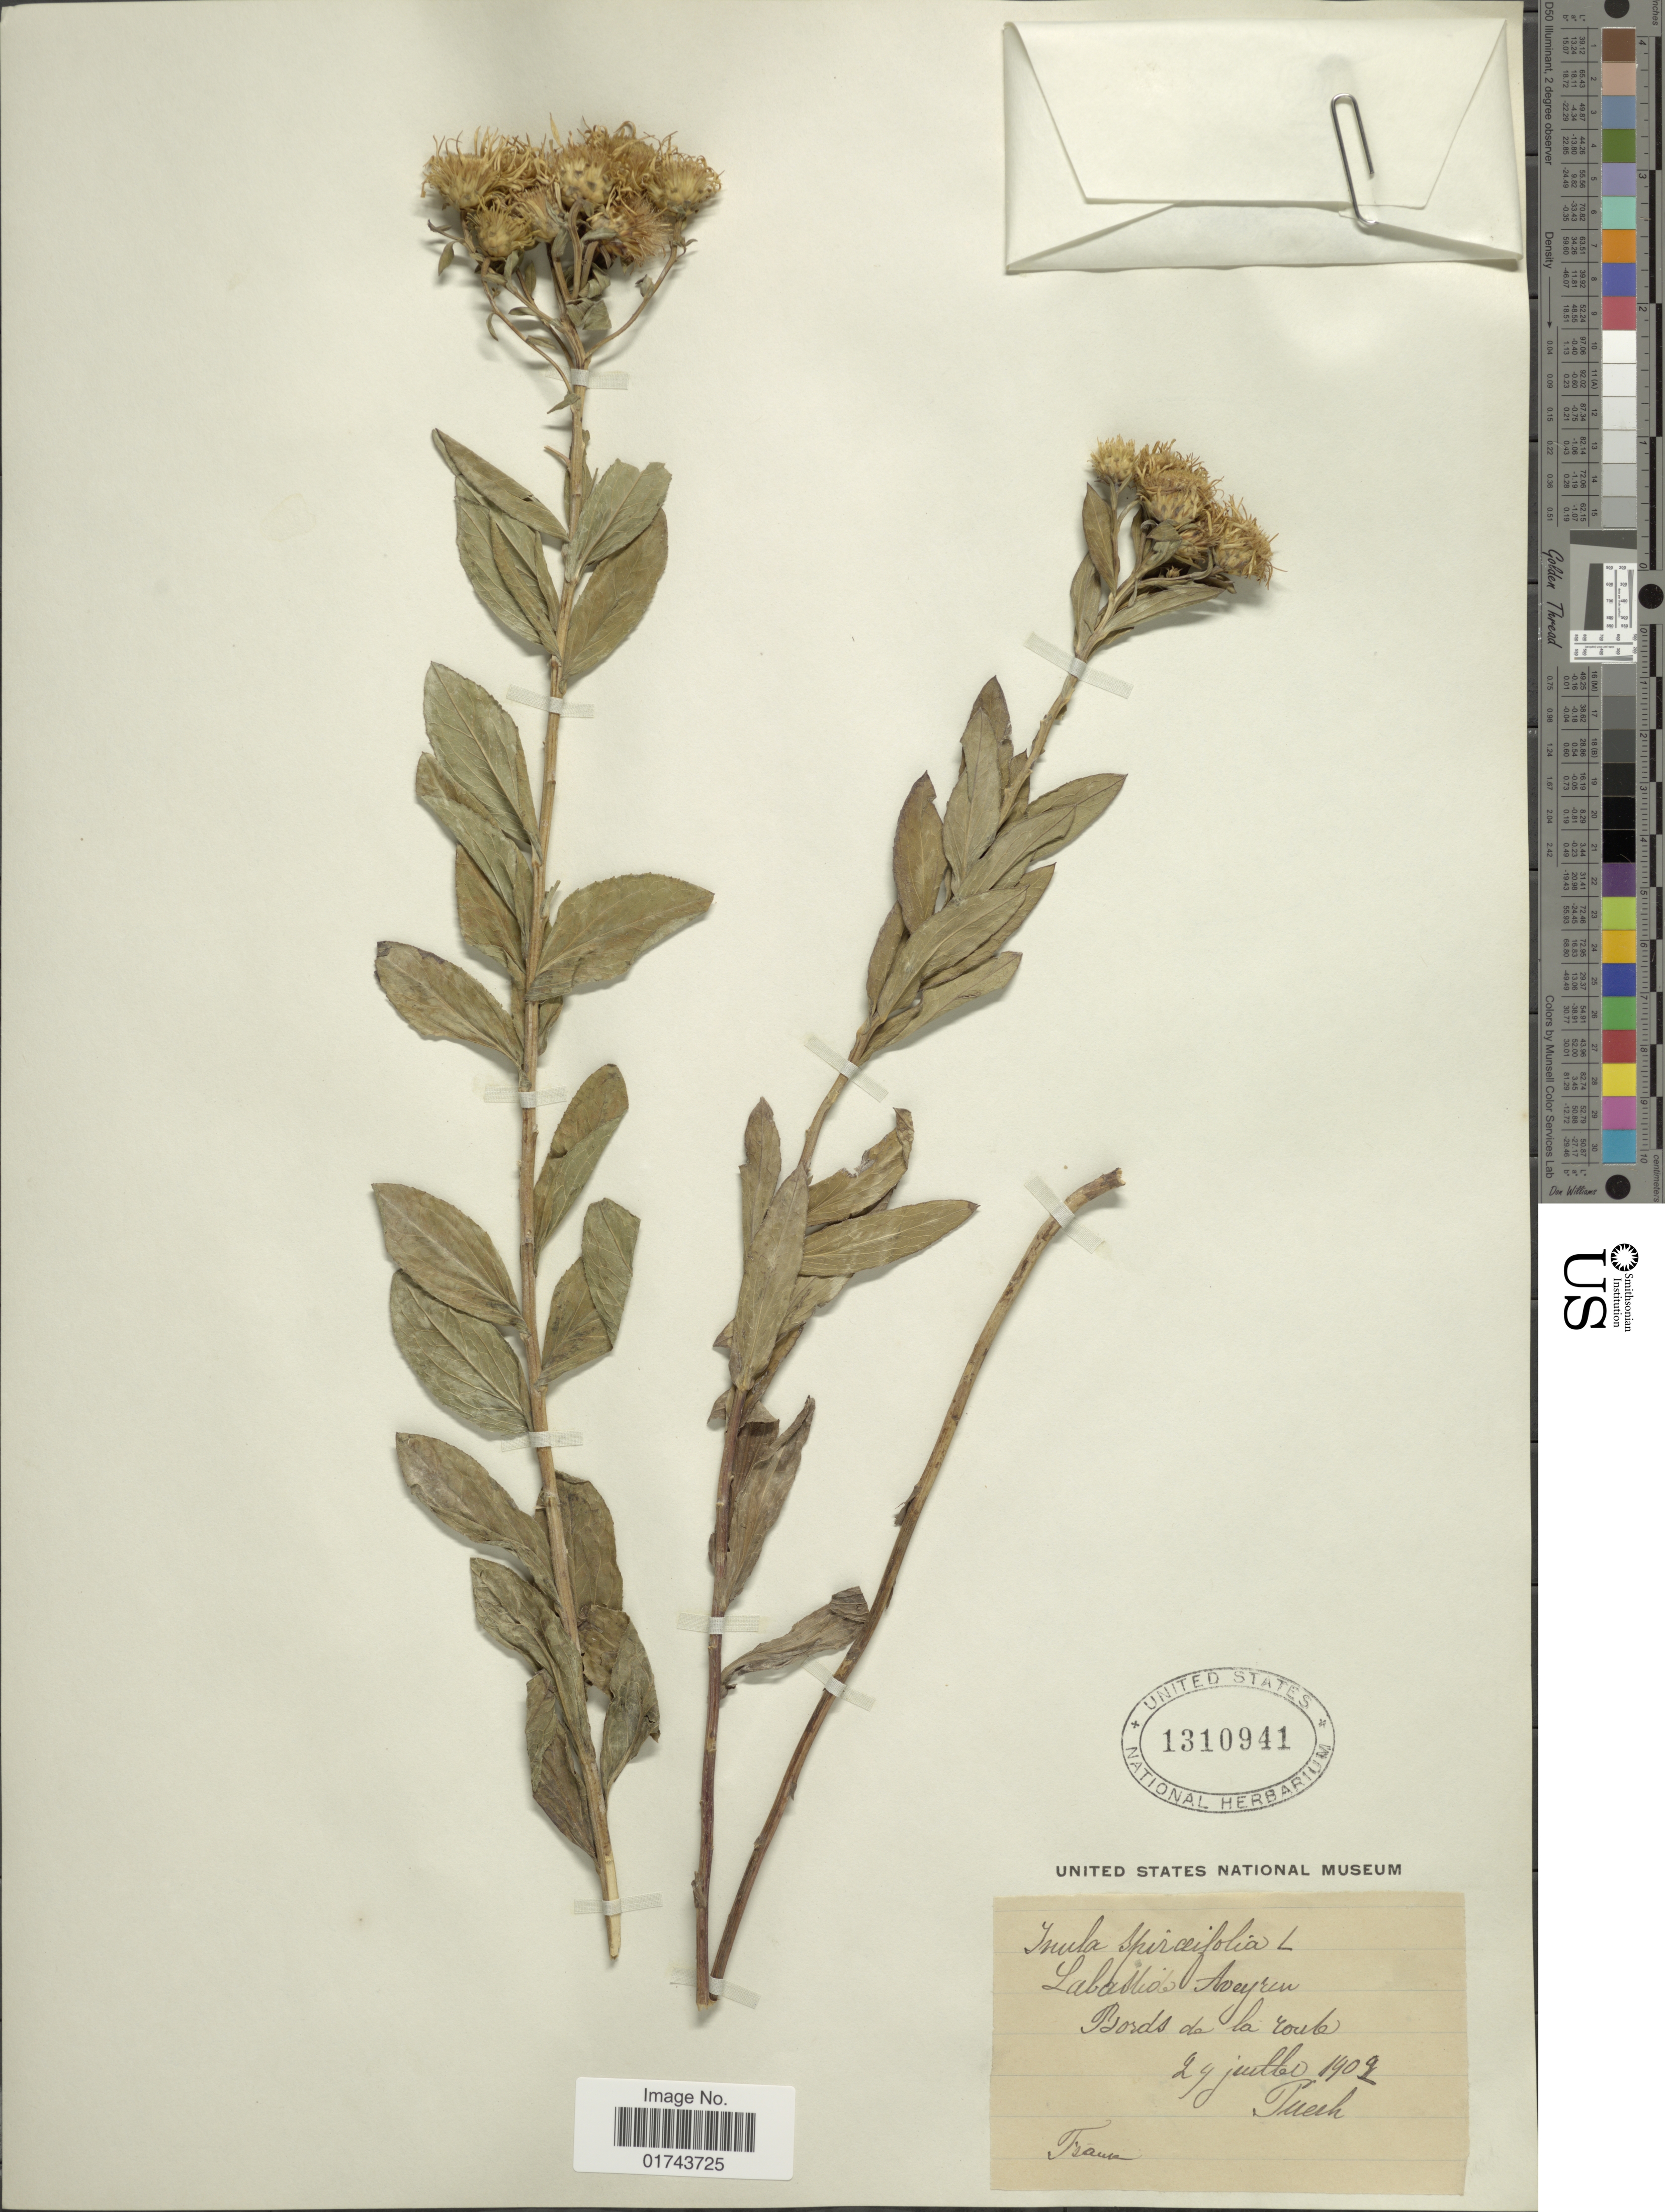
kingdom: Plantae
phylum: Tracheophyta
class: Magnoliopsida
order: Asterales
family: Asteraceae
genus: Inula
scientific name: Inula spiraeifolia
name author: L.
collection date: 1902-07-29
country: France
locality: Bords de la route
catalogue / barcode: US 1310941